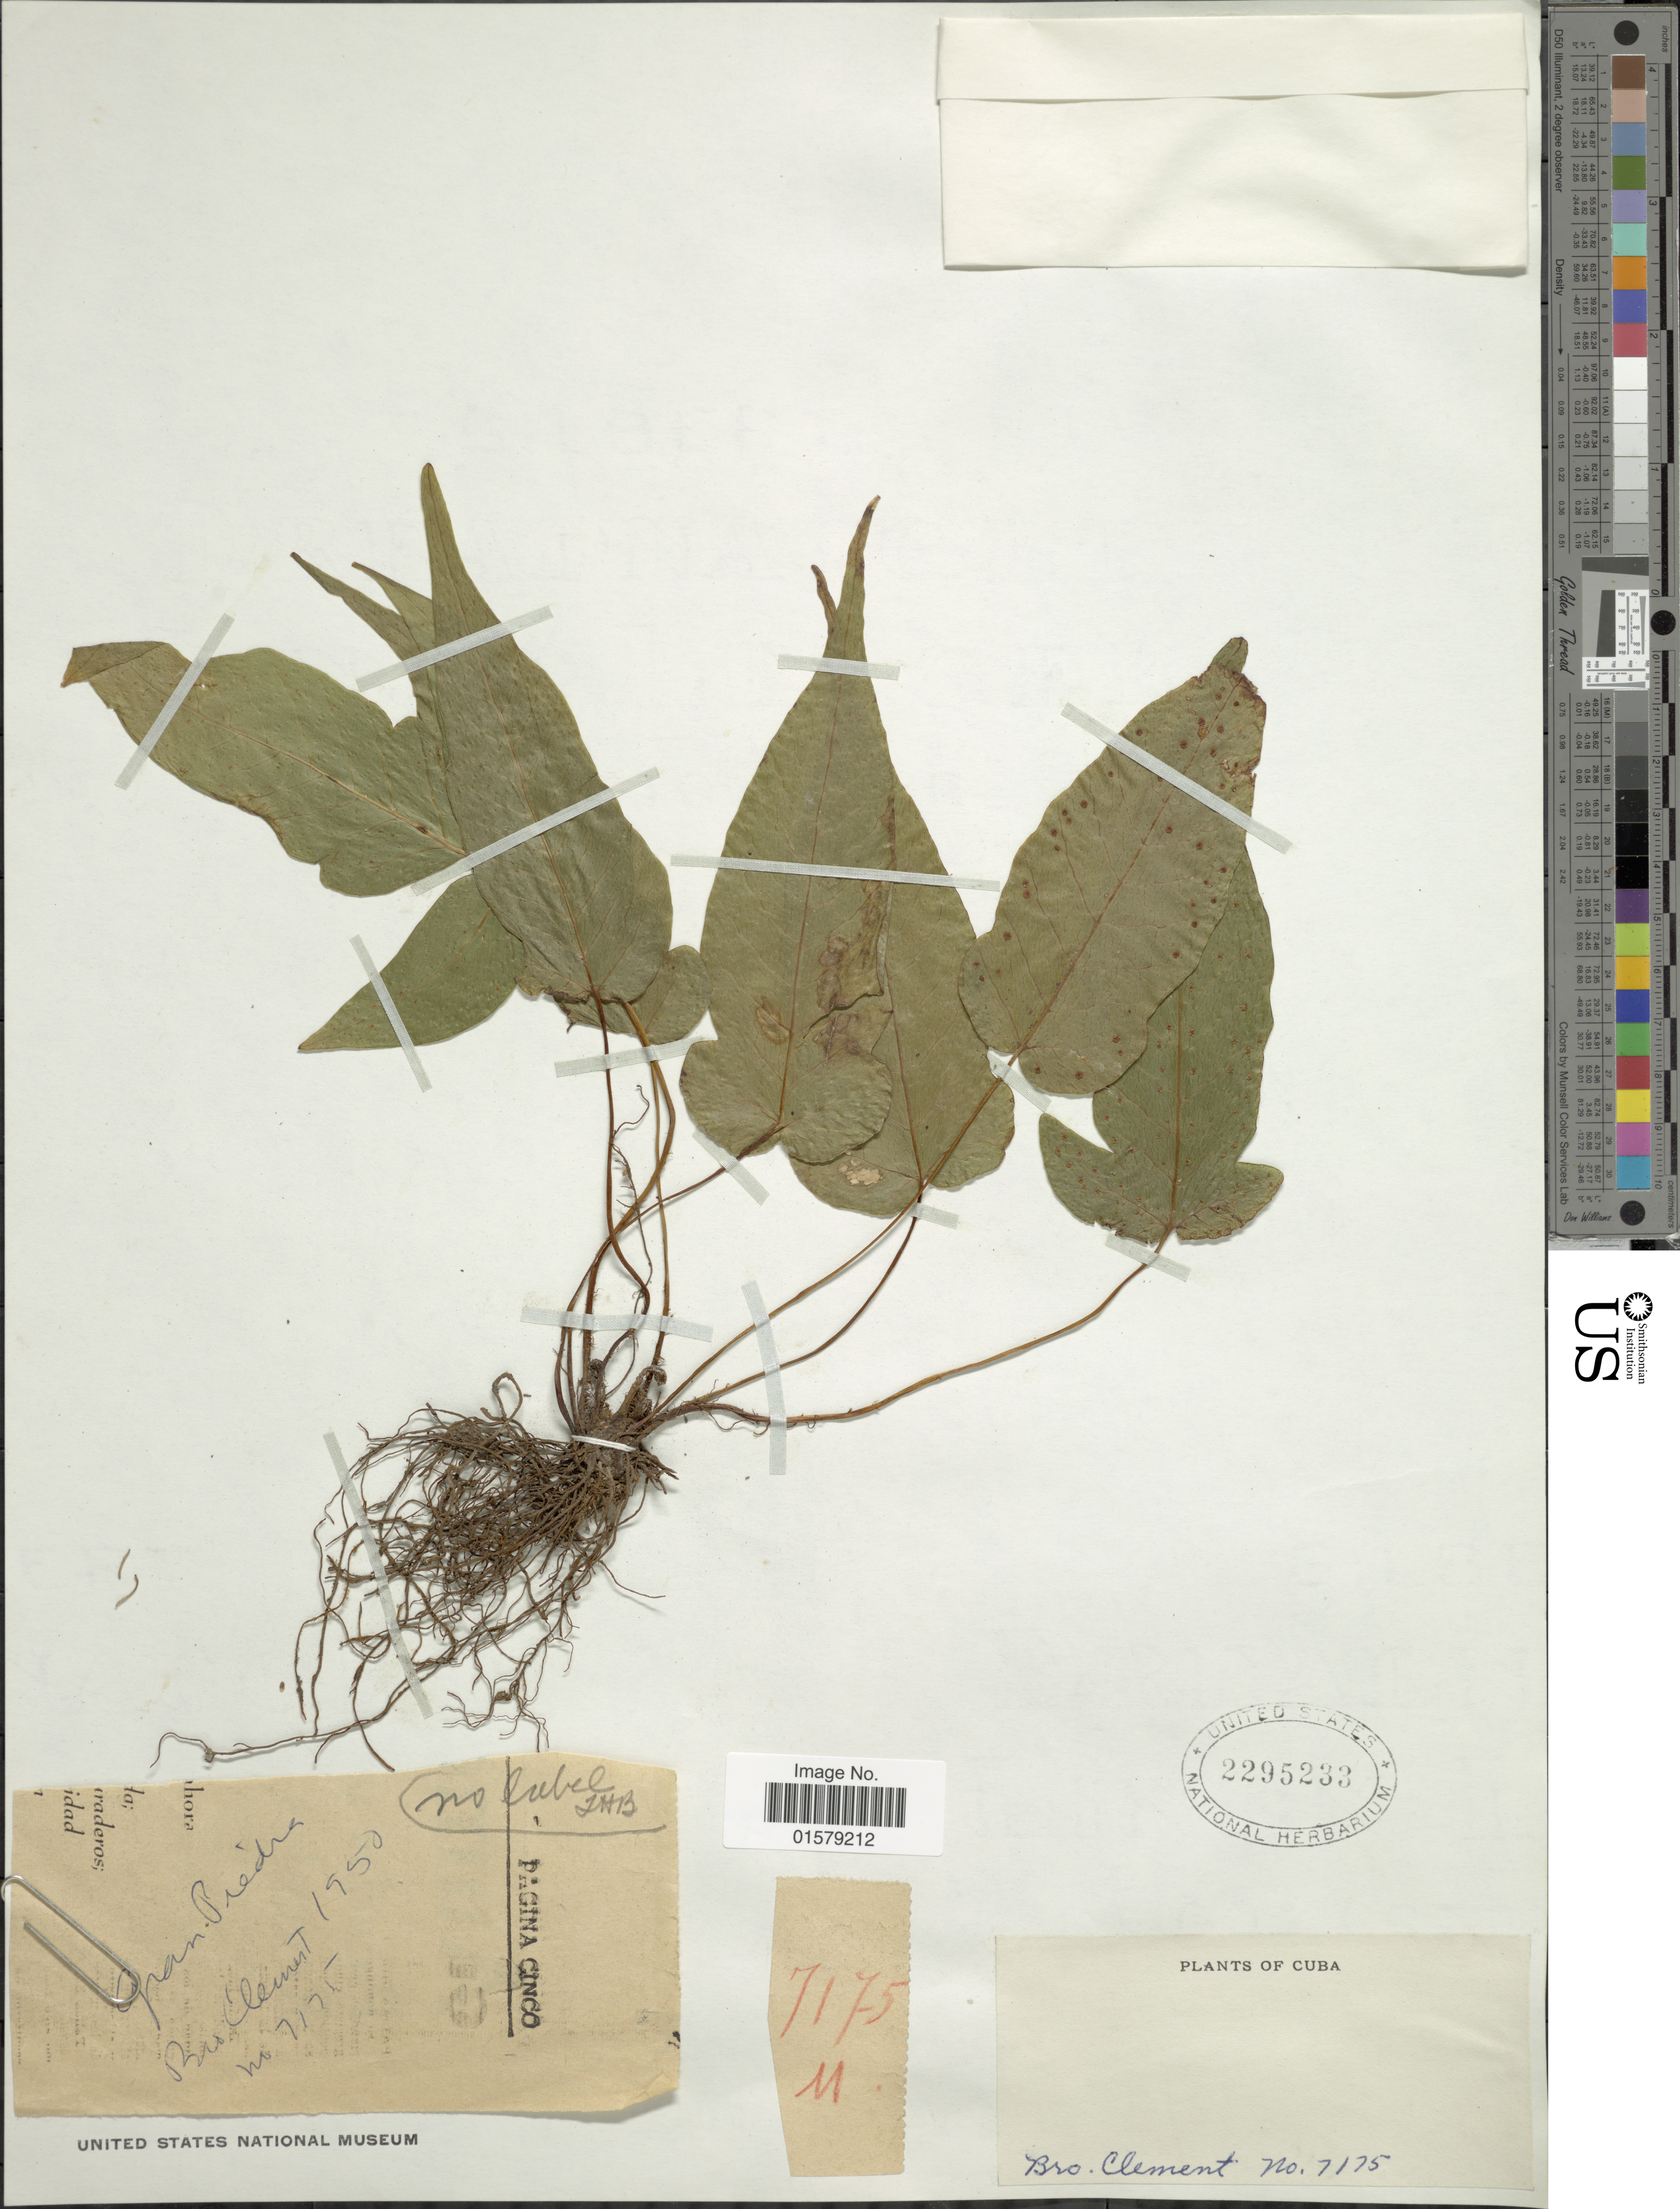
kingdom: Plantae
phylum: Tracheophyta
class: Polypodiopsida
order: Polypodiales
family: Tectariaceae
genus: Tectaria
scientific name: Tectaria heracleifolia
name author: (Willd.) Underw.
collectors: B. Clement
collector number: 7175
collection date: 1950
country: Cuba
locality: Gran Piedra.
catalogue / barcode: US 2295233